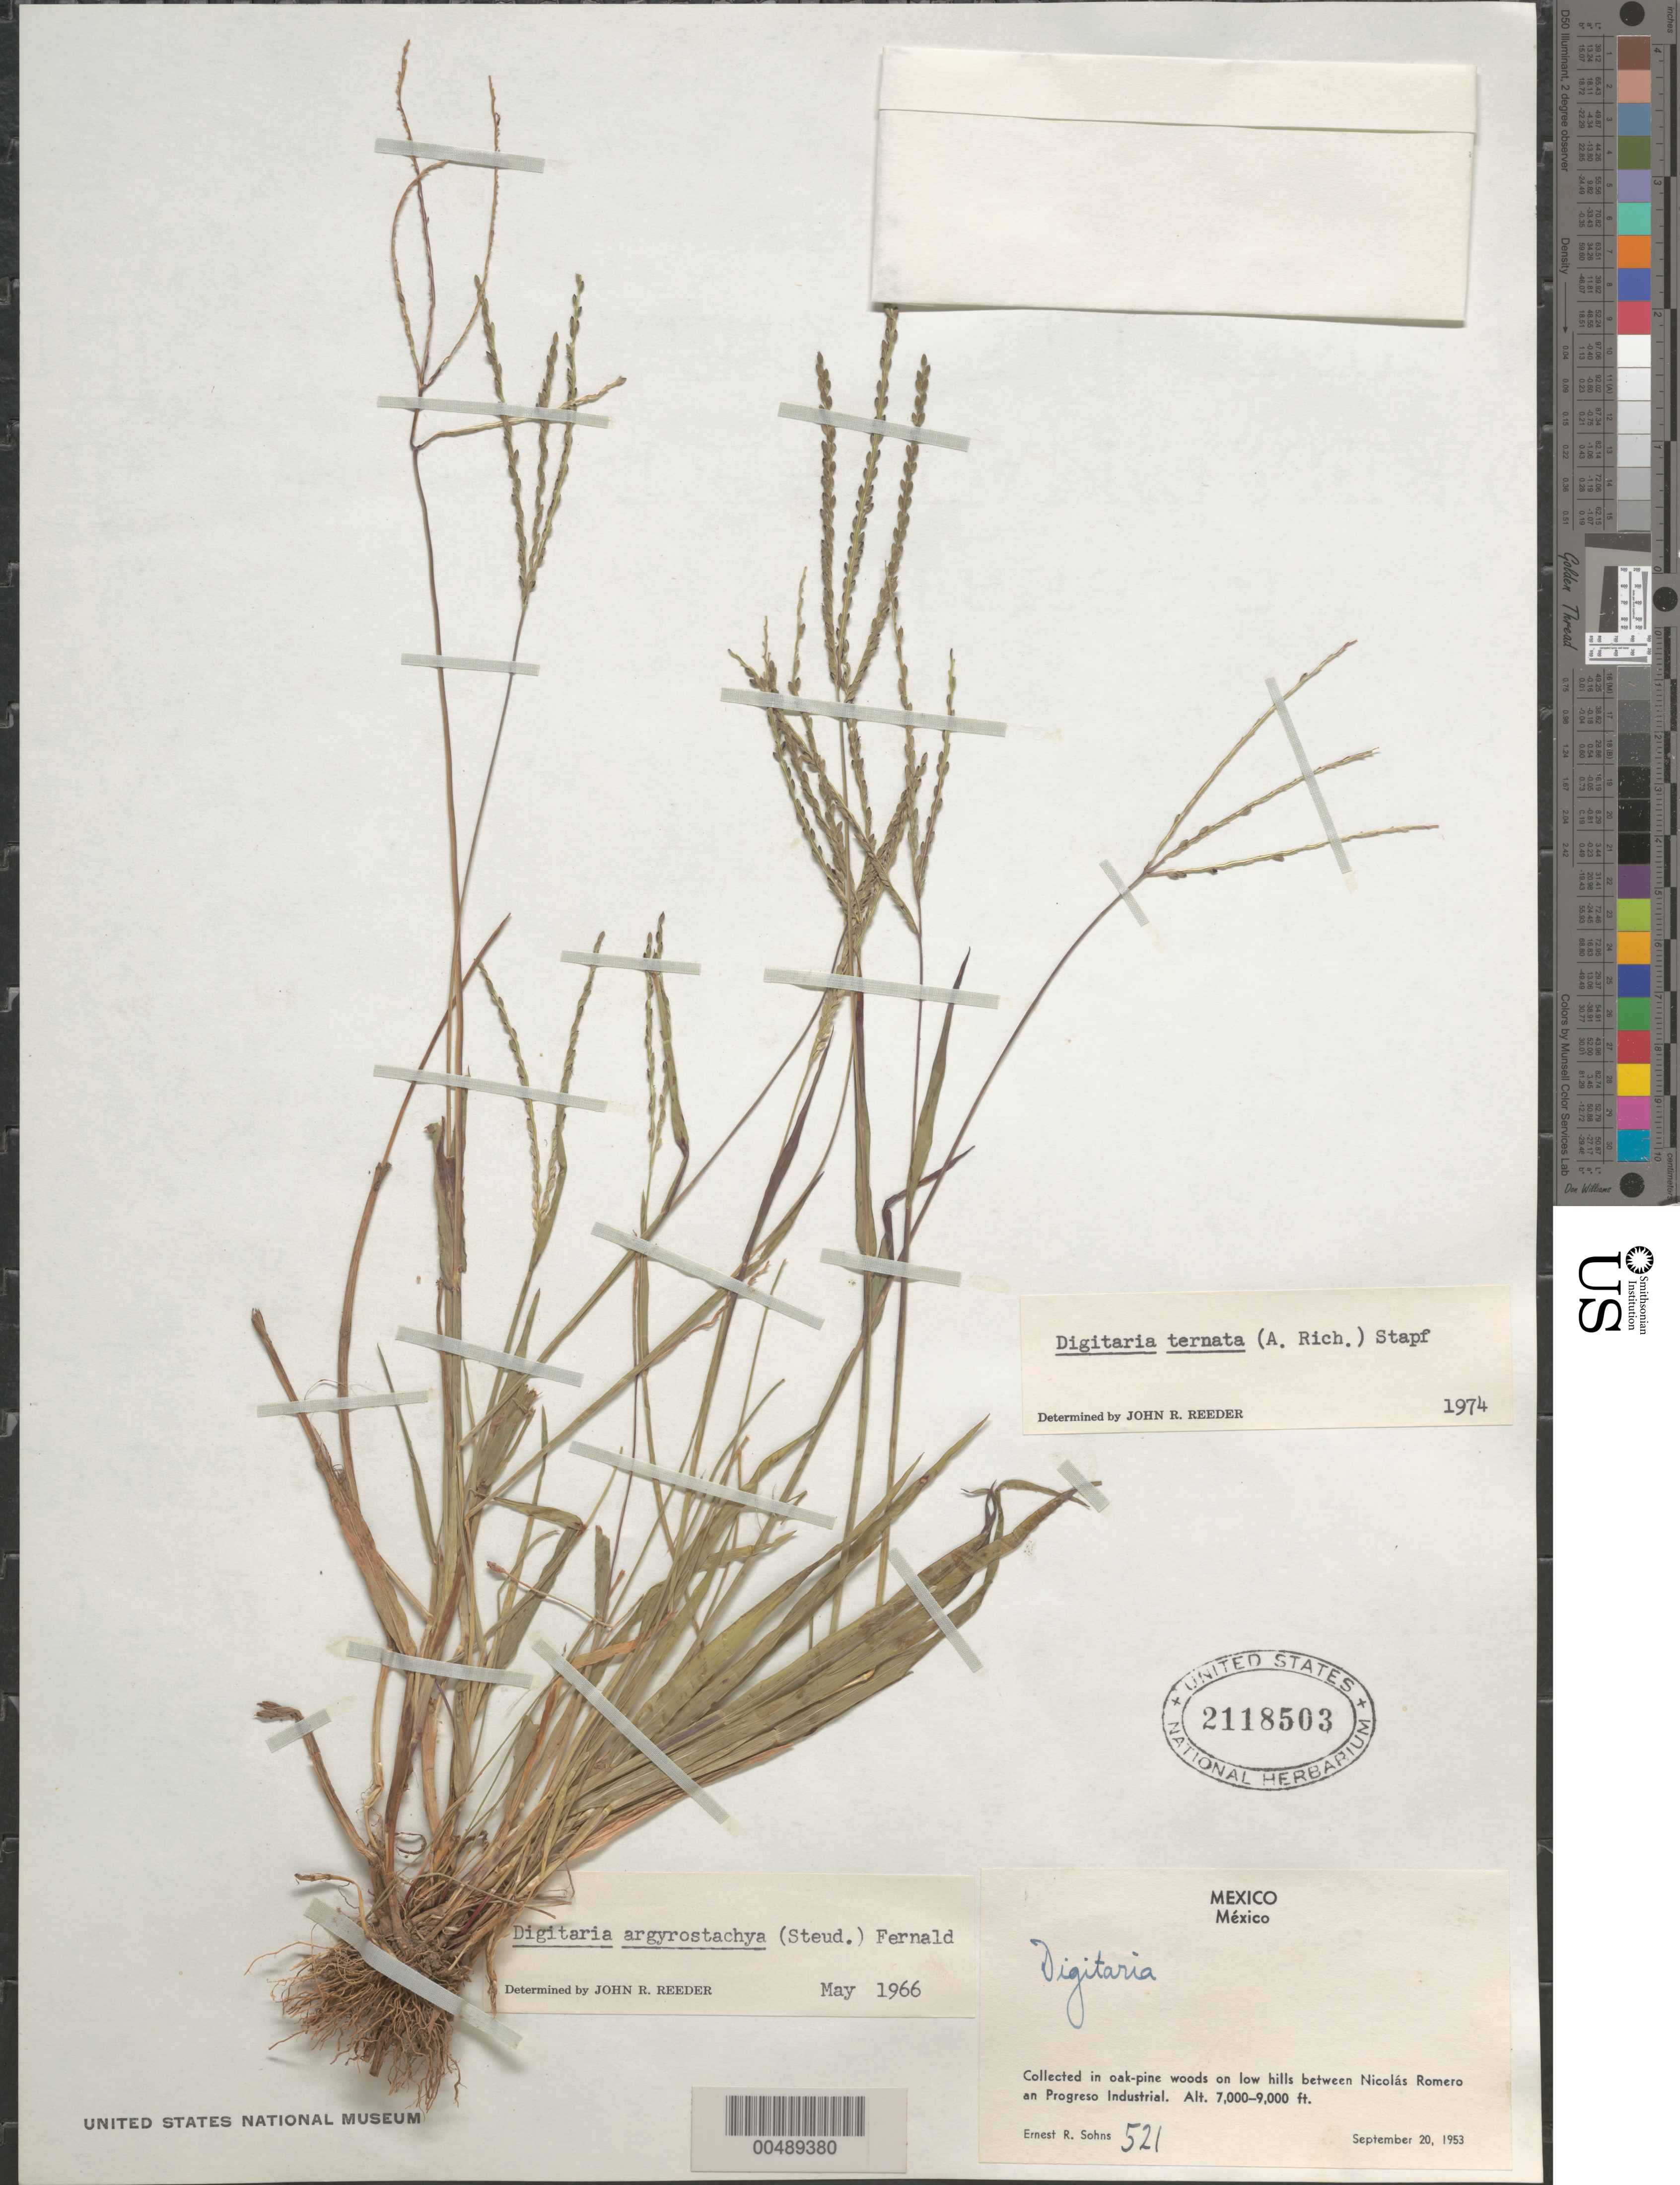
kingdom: Plantae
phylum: Tracheophyta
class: Liliopsida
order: Poales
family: Poaceae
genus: Digitaria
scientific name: Digitaria ternata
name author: (Hochr. ex A. Rich.) Stapf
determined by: Reeder, J. R., (UNITED STATES)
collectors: E. R. Sohns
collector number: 521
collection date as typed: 20 Sep 1953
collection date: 1953-09-20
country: Mexico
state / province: México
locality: Between Nicolás Romero and Progreso Industrial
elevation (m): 2134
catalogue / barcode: US 2118503